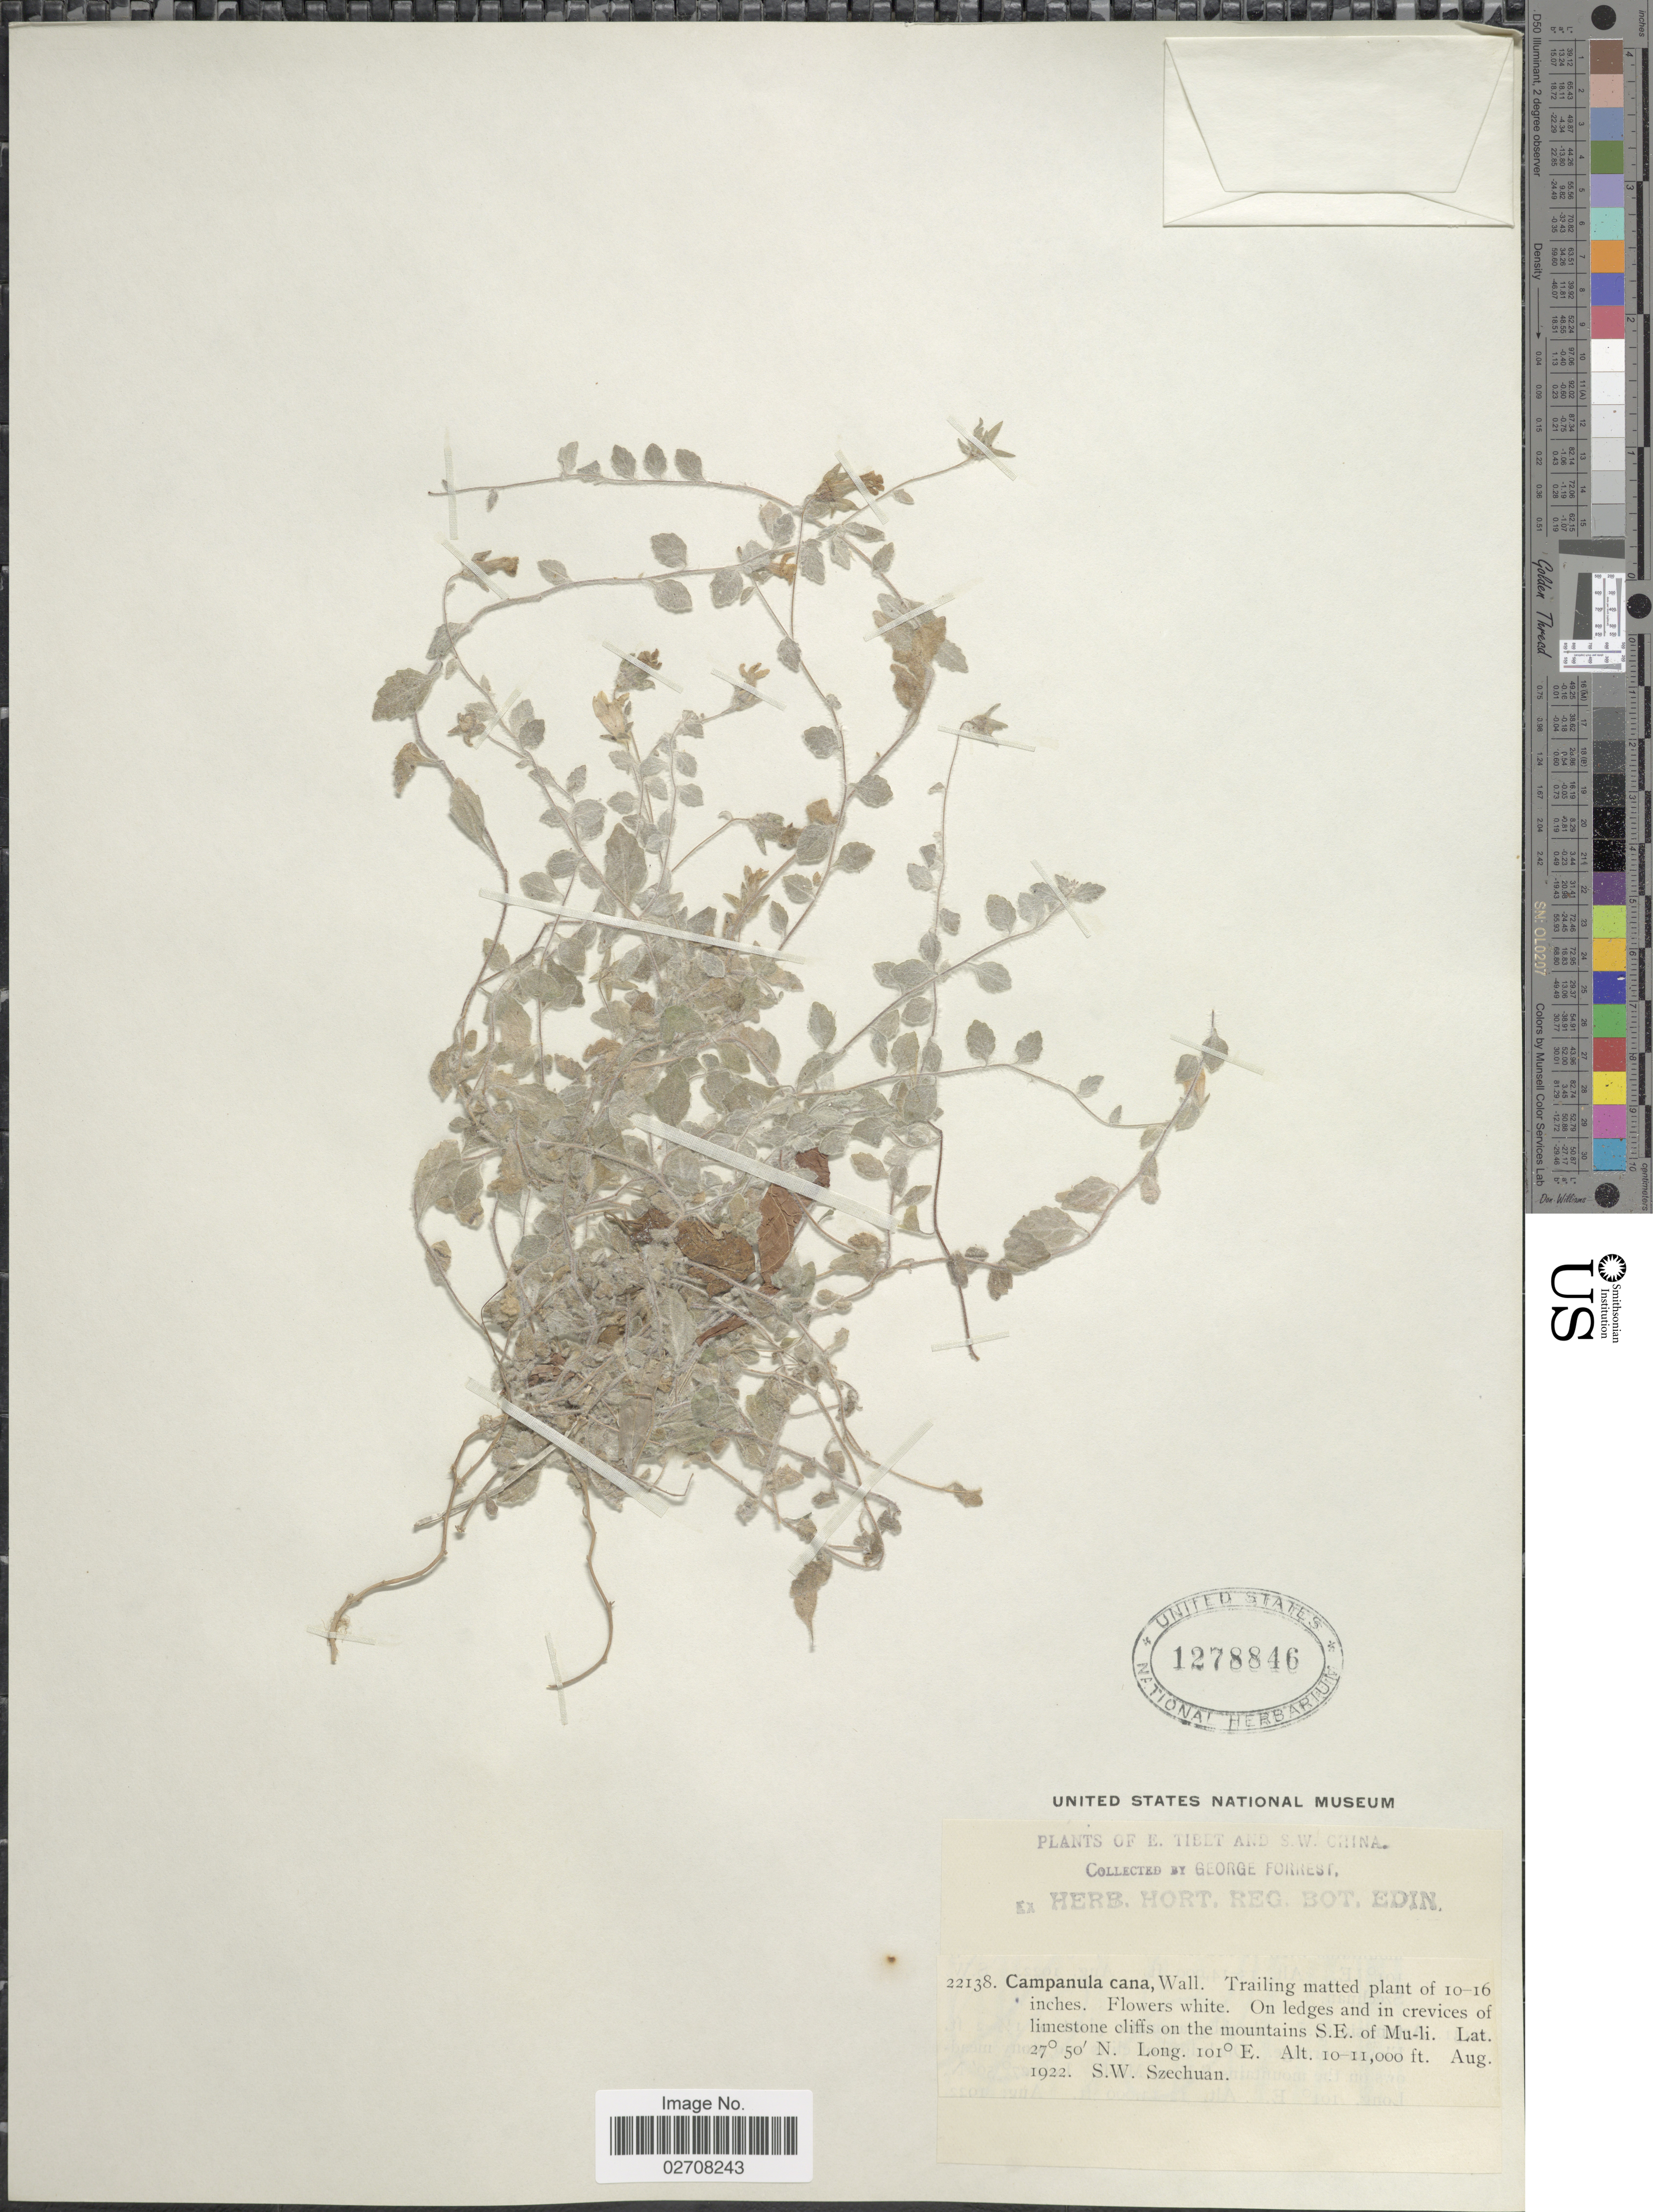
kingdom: Plantae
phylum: Tracheophyta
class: Magnoliopsida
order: Asterales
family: Campanulaceae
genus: Campanula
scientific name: Campanula cana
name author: Wall.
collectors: G. Forrest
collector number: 22138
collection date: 1922-08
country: China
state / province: Sichuan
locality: E. Tibet and S.W. China. S.E. of Mu-li. S.W. Szechuan.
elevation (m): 3048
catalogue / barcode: US 1278846